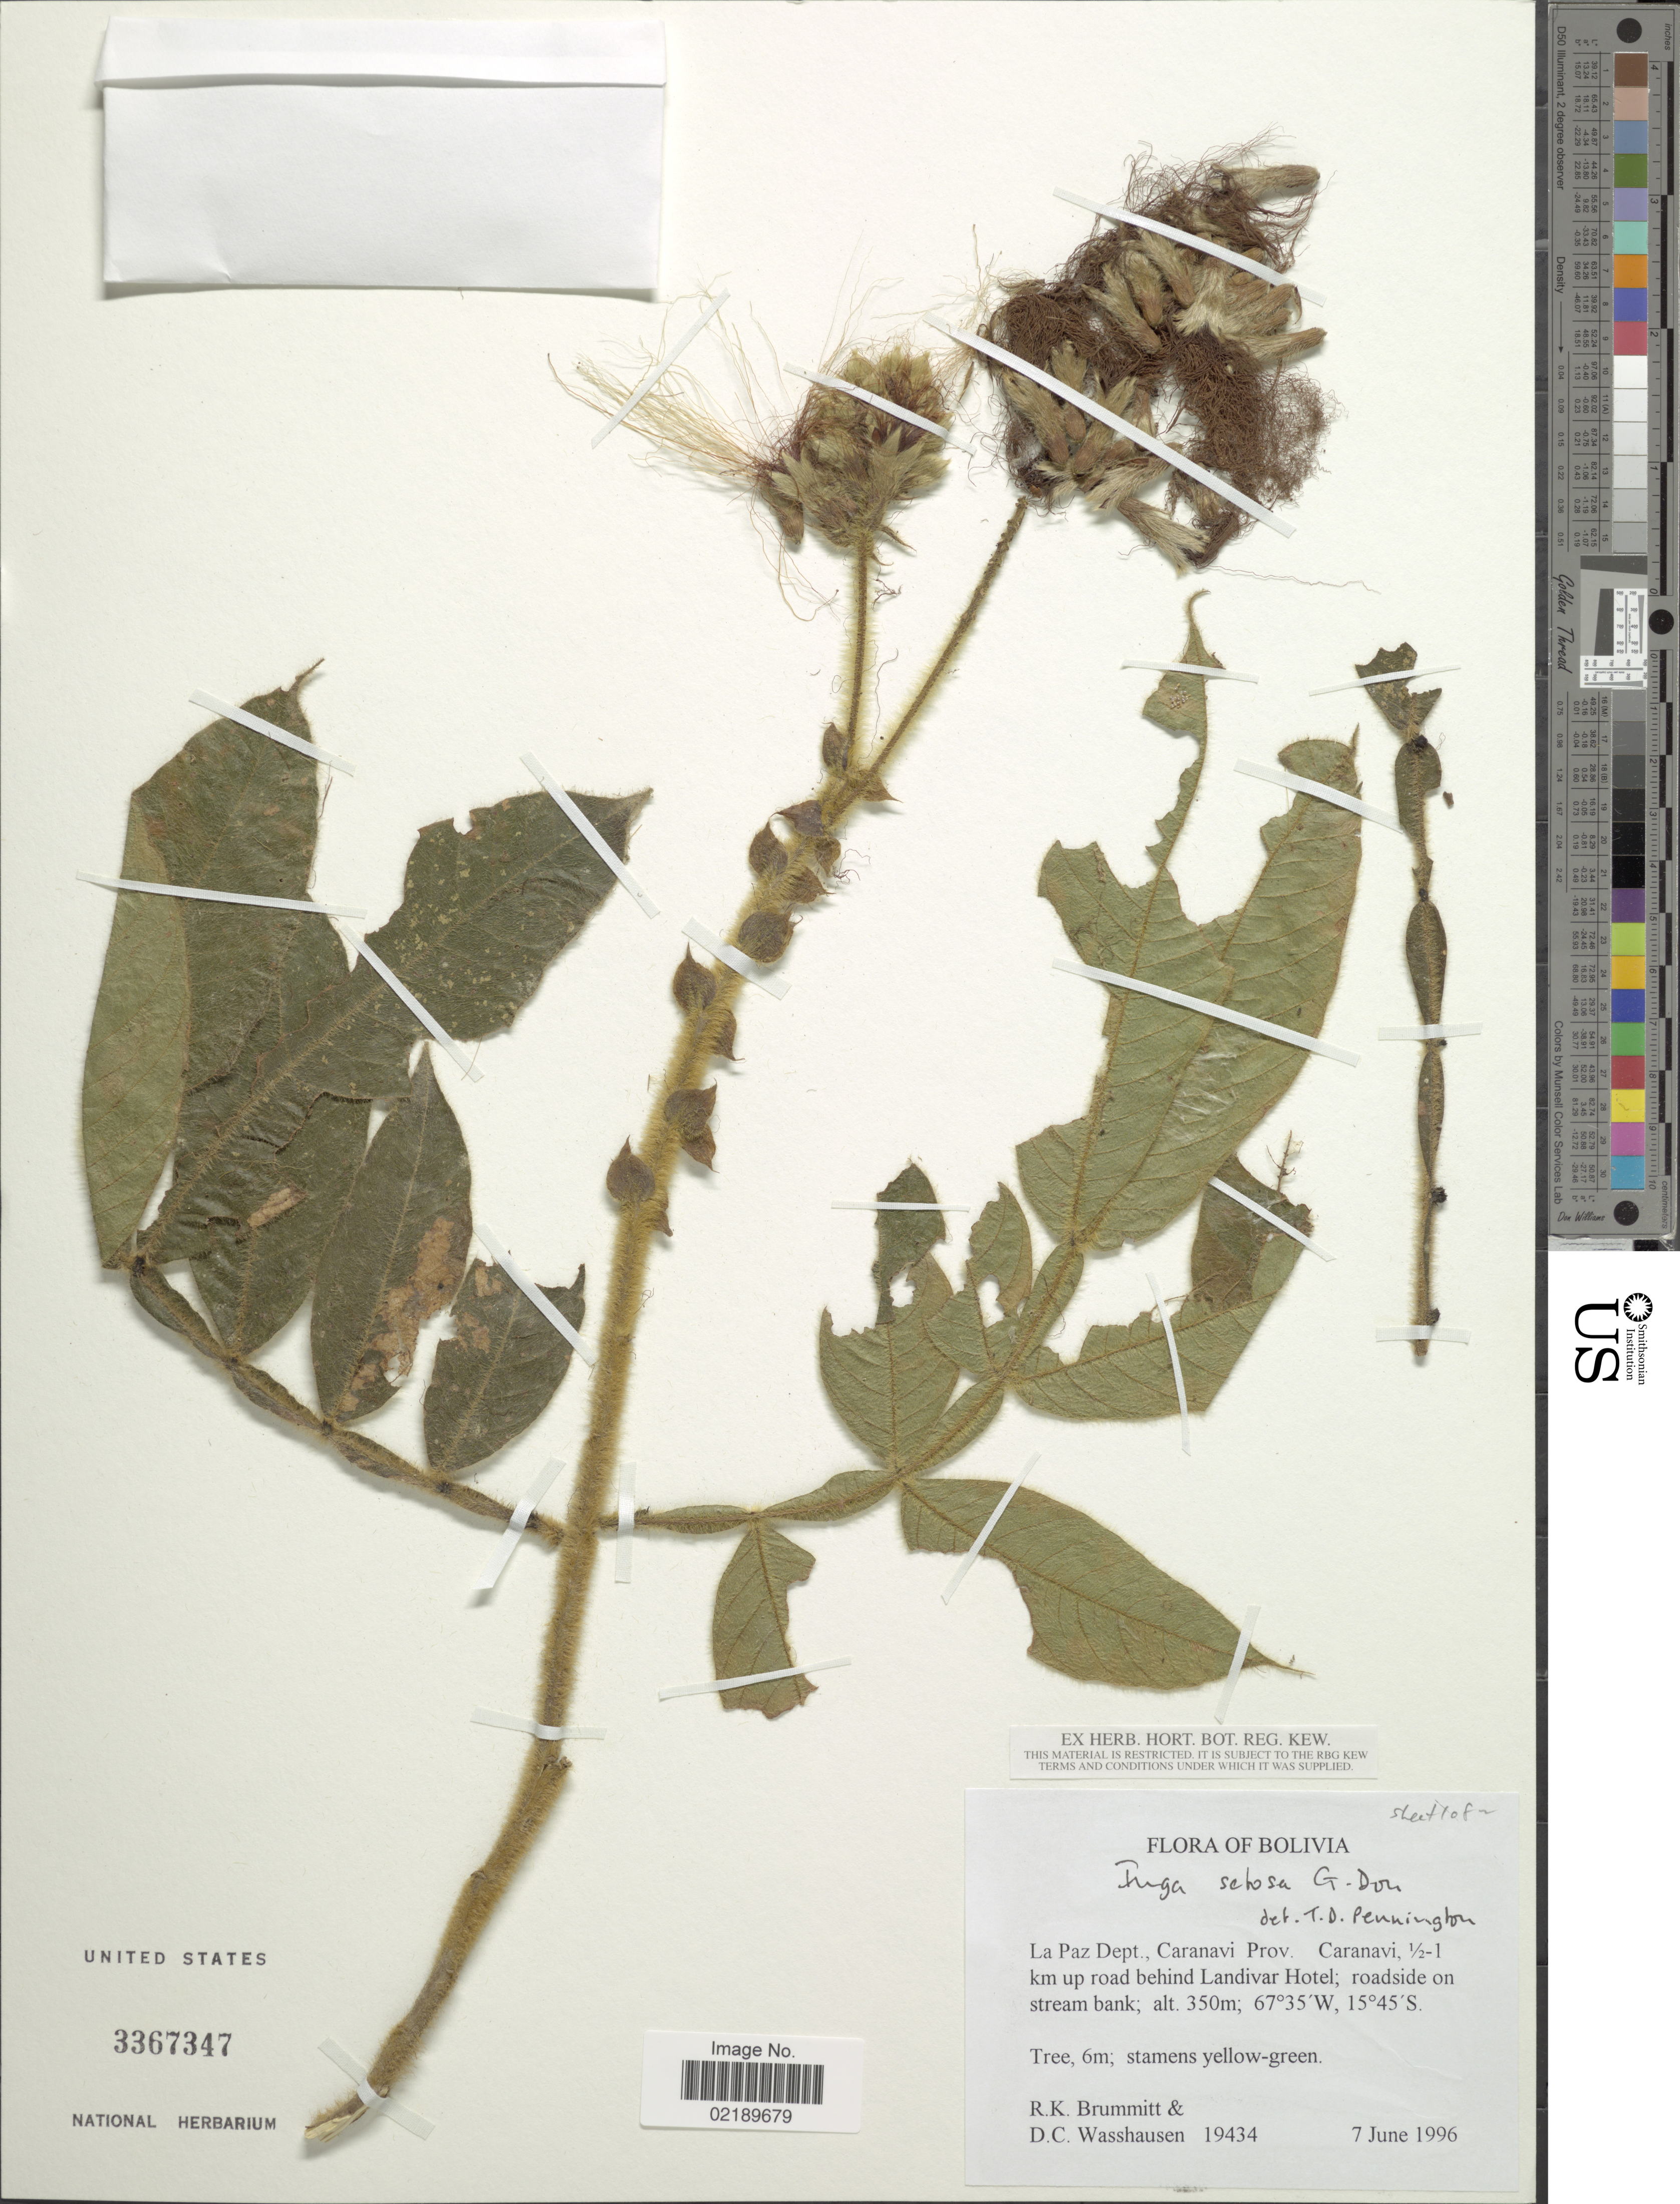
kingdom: Plantae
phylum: Tracheophyta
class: Magnoliopsida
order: Fabales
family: Fabaceae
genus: Inga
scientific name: Inga setosa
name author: G. Don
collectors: R. K. Brummitt & D. C. Wasshausen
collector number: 19434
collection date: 1996-06-07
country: Bolivia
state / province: La Paz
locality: La Paz Dept., Caranavi Prov. Caranavi, ½-1 km up road behind Landivar Hotel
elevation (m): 350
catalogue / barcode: US 3367347